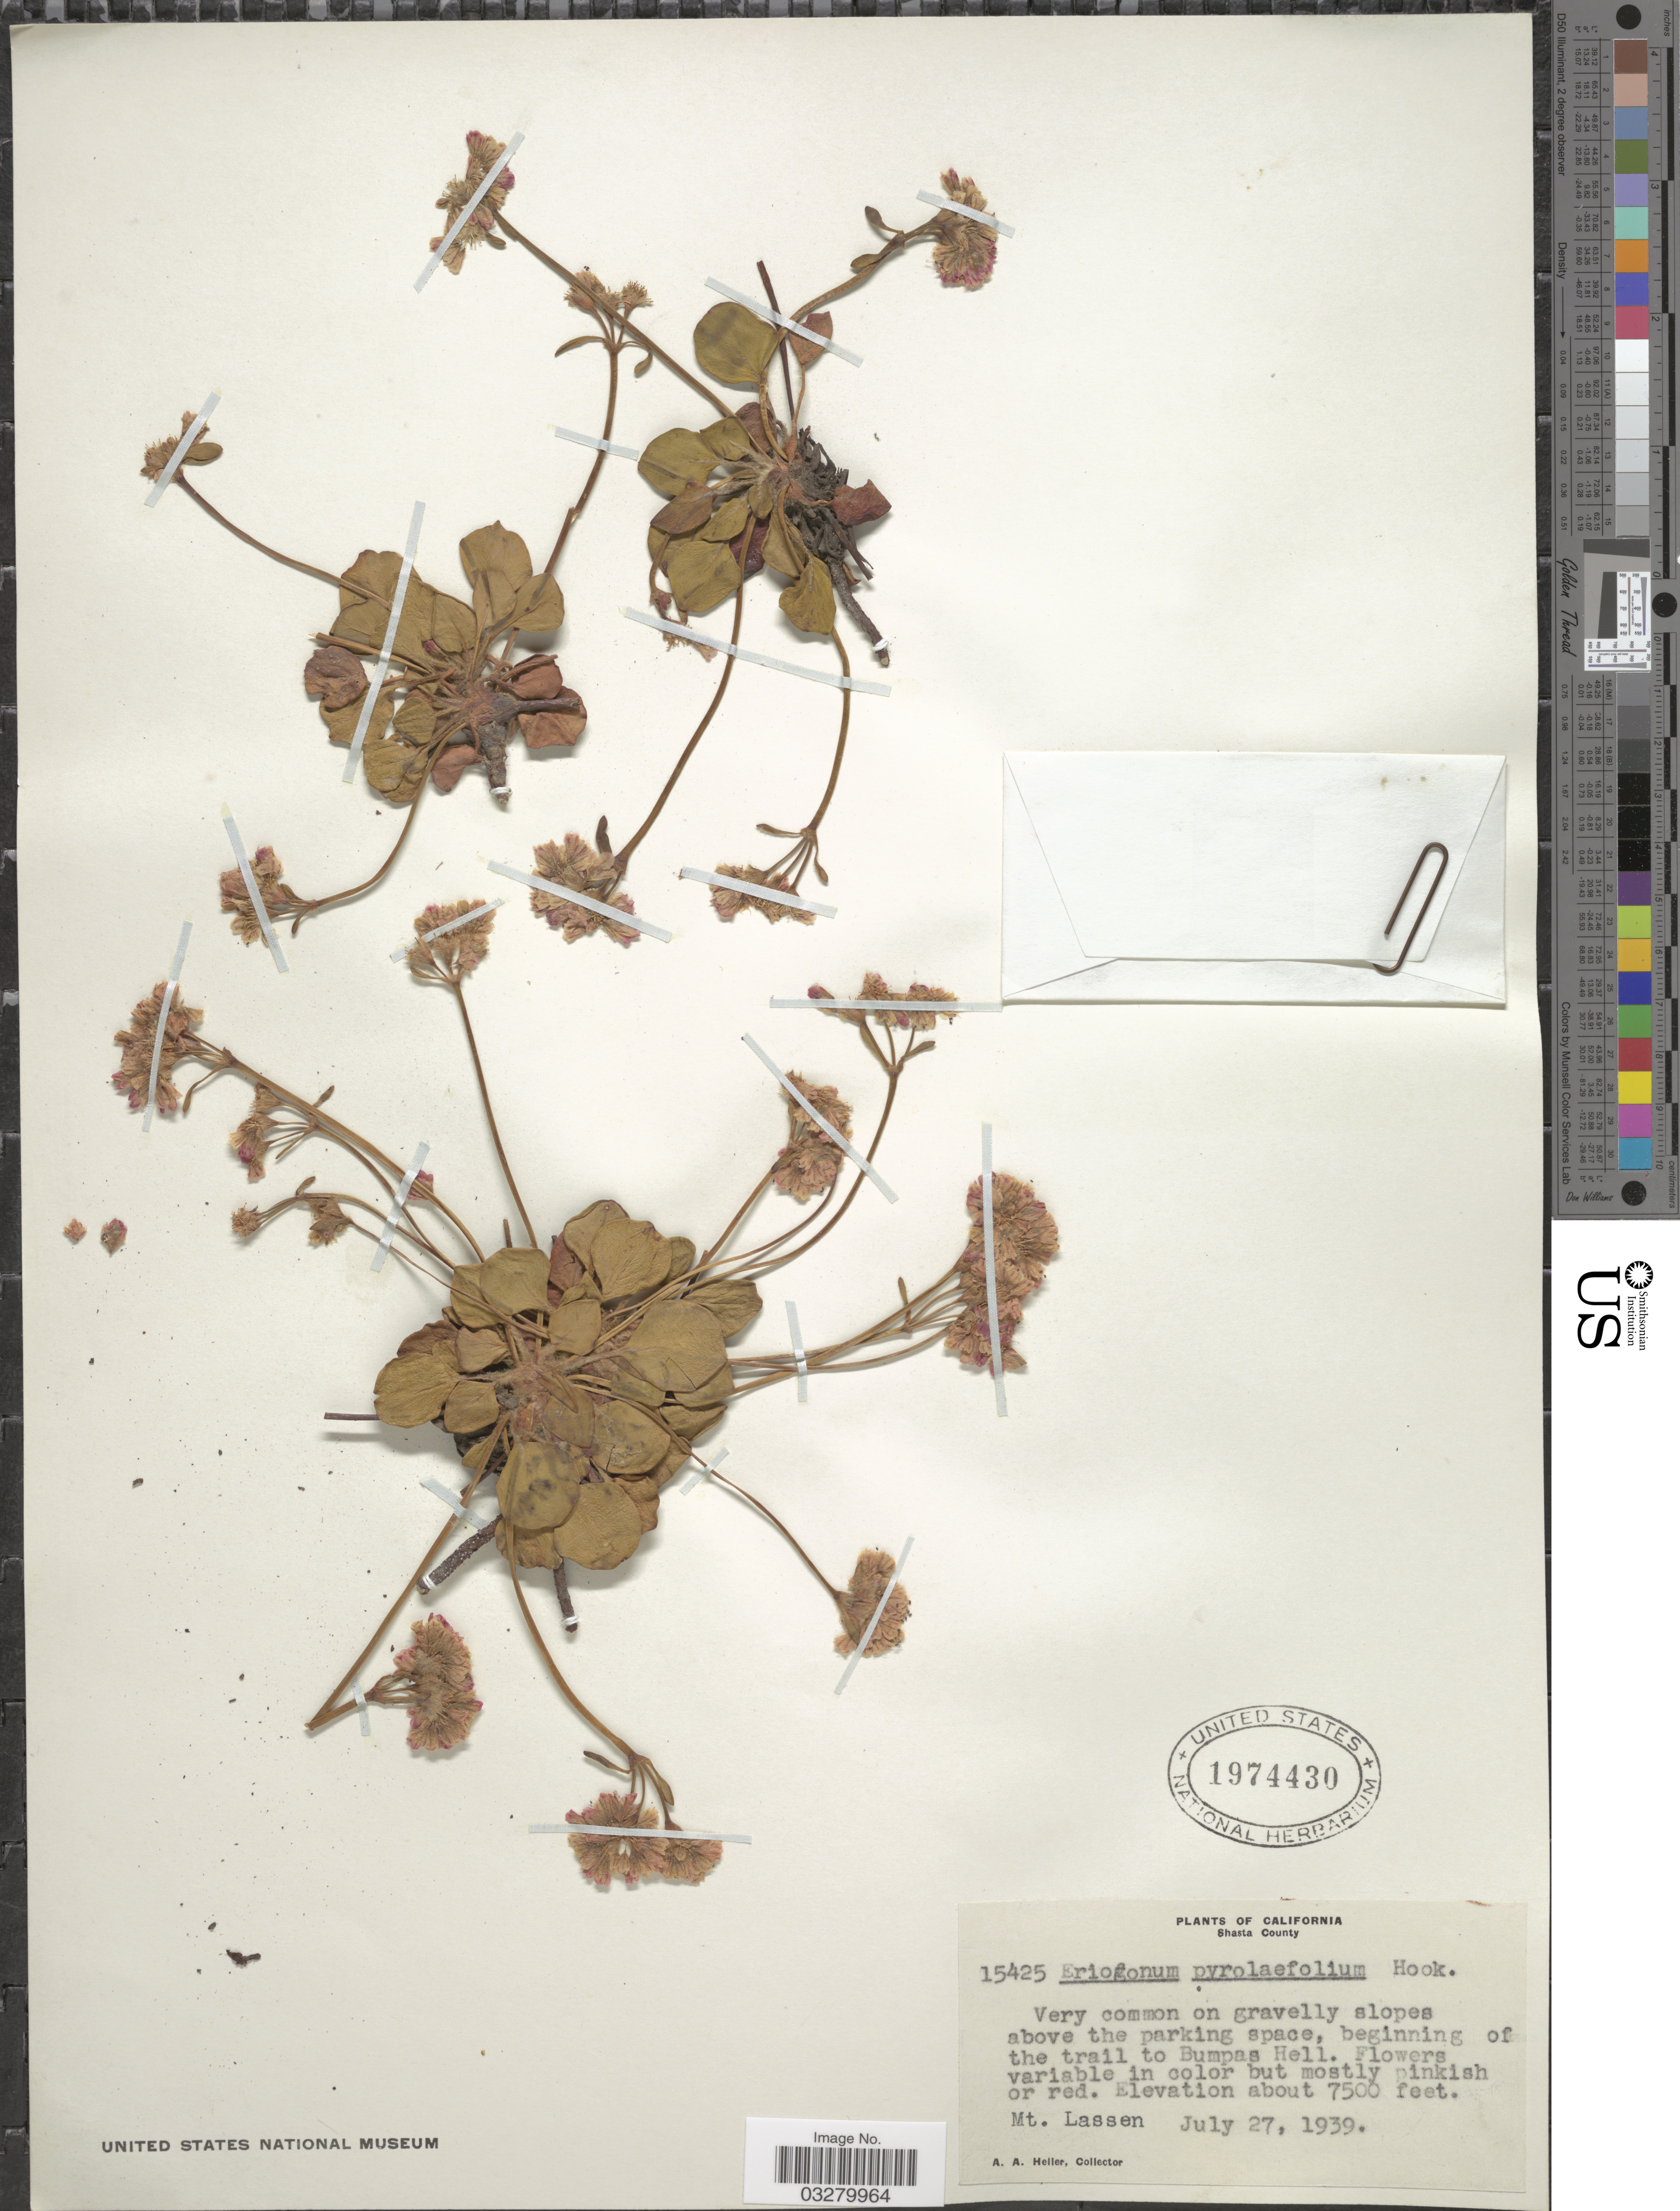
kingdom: Plantae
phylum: Tracheophyta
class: Magnoliopsida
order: Caryophyllales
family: Polygonaceae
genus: Eriogonum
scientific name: Eriogonum pyrolifolium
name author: Hook.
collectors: A. A. Heller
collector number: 15425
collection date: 1939-07-27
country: United States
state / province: California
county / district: Shasta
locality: Shasta County, beginning of the trail to Bumpas Hell. Mt. Lassen.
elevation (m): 2286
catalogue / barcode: US 1974430